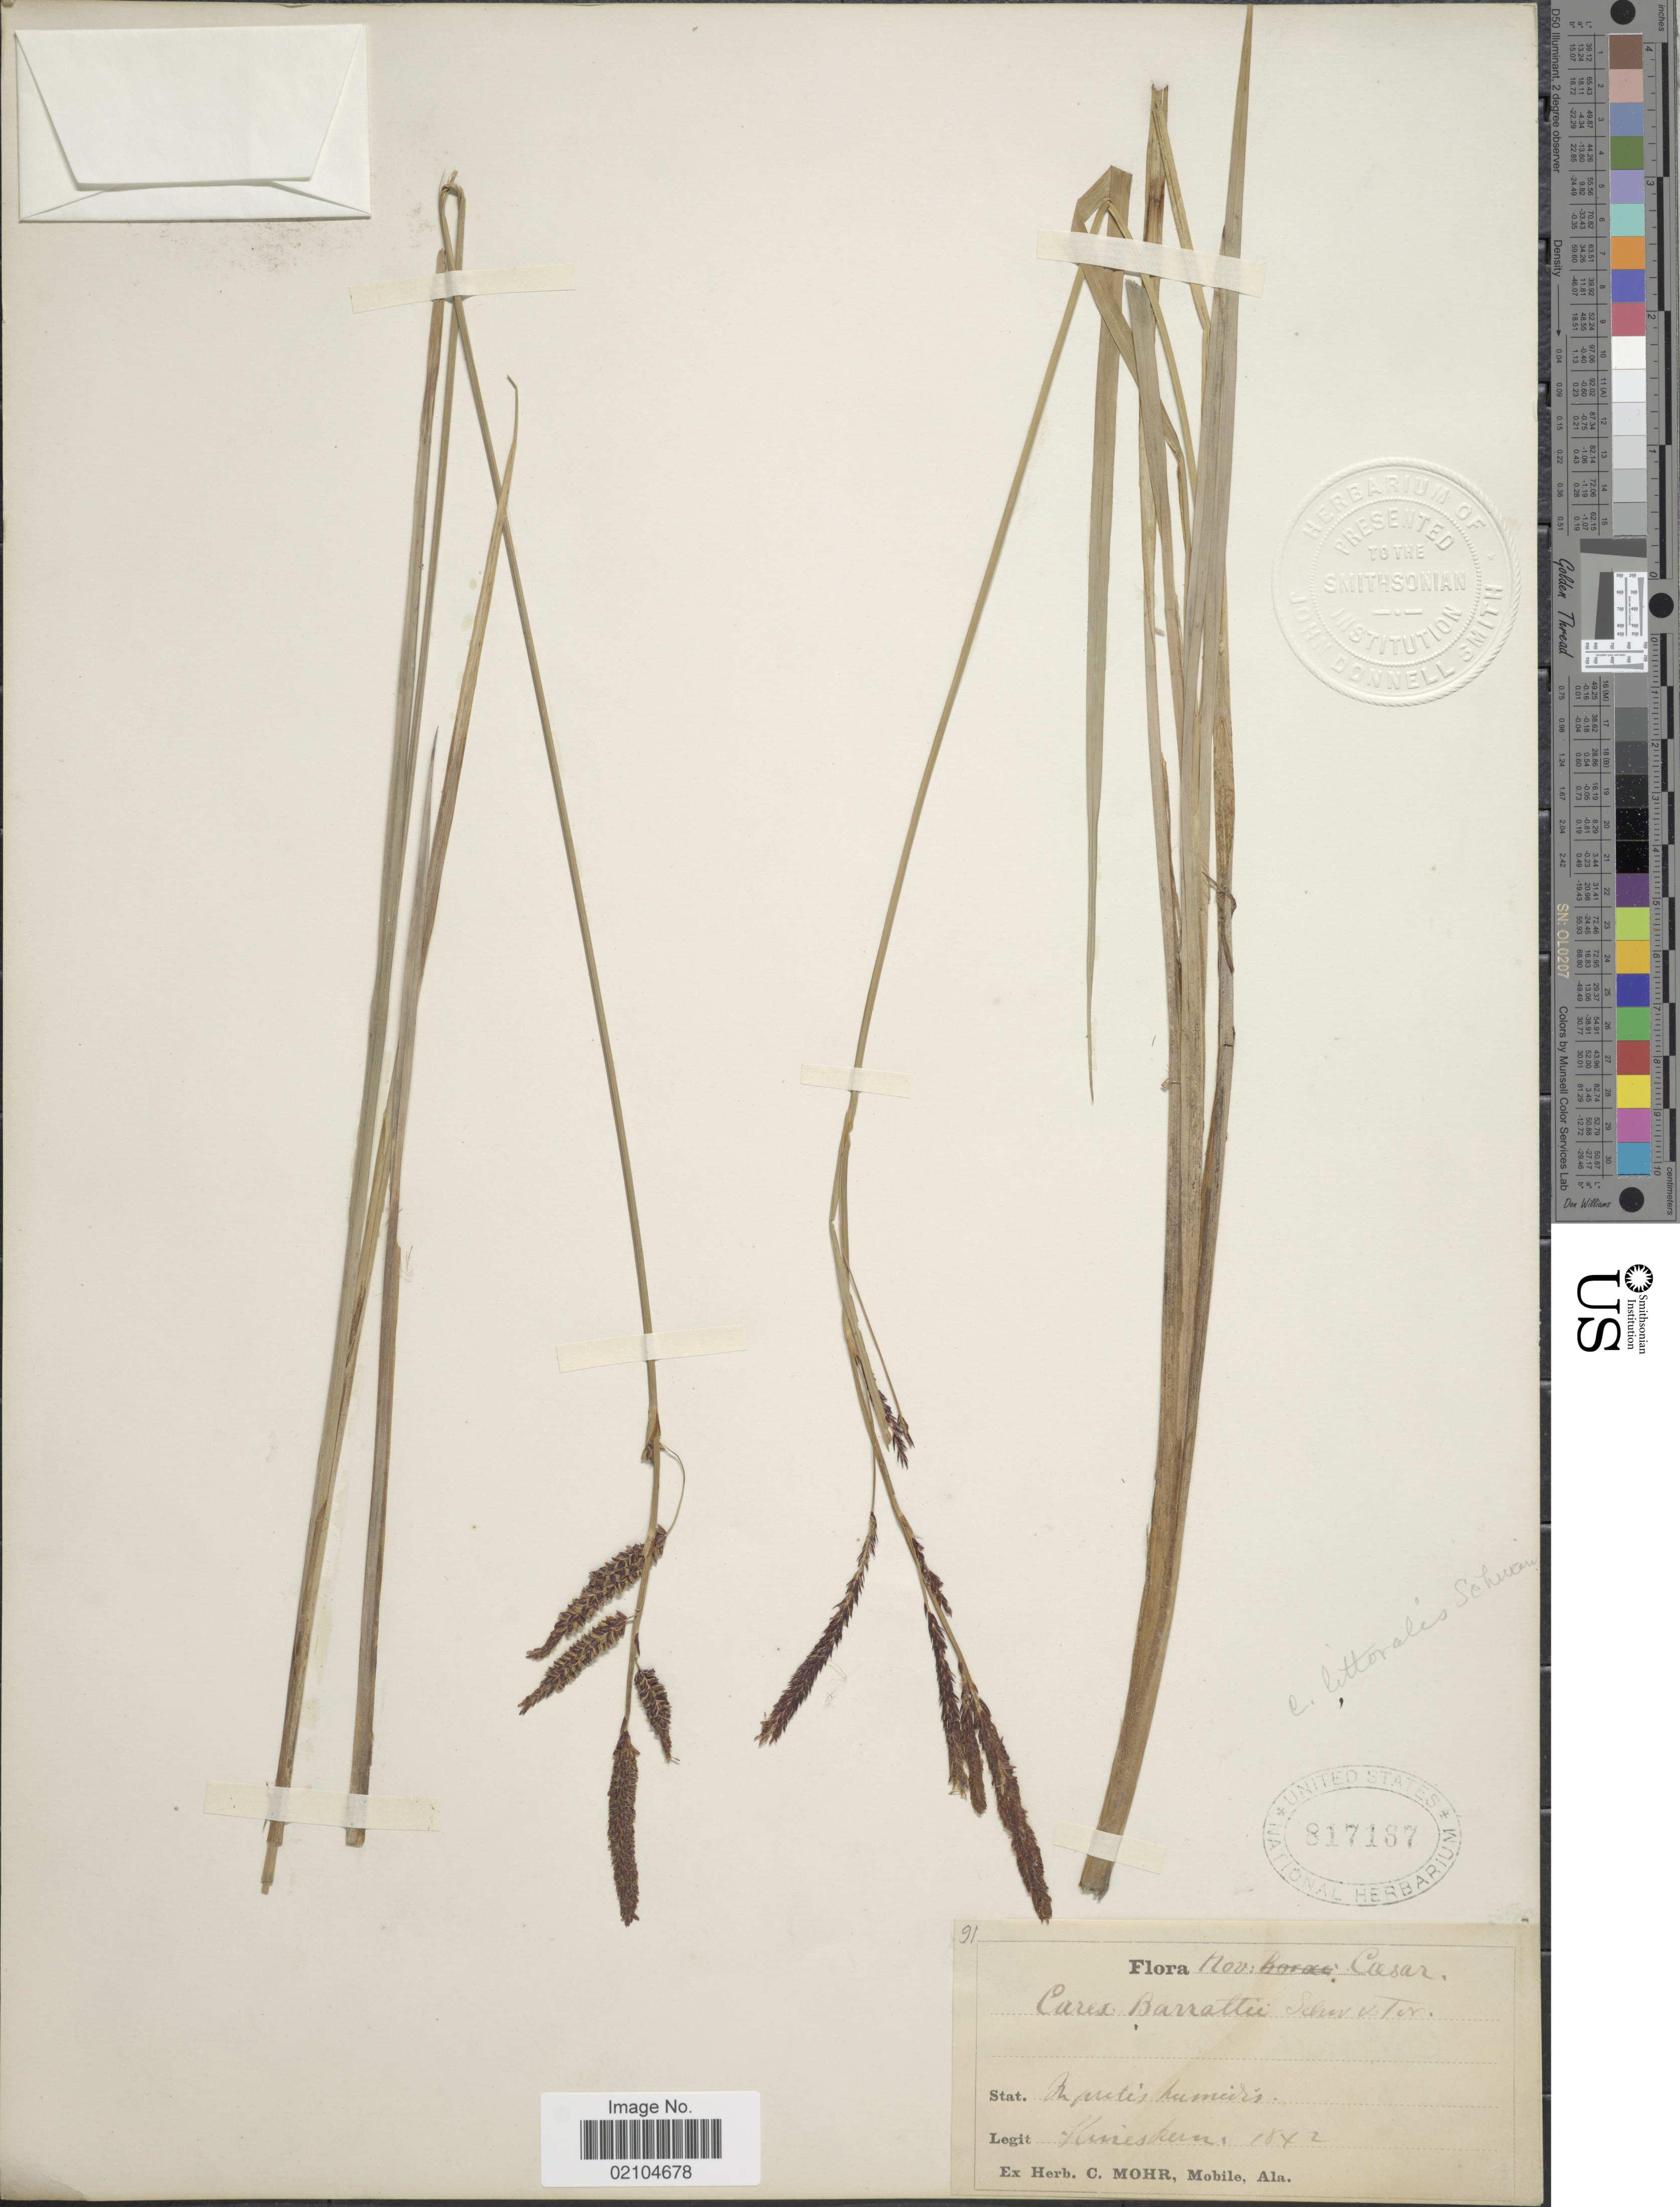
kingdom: Plantae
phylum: Tracheophyta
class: Liliopsida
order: Poales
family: Cyperaceae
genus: Carex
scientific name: Carex barrattii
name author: Torr. ex Schwein.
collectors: Knieskern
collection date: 1842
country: United States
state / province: New Jersey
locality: Nov. Caesar. [=New Jersey]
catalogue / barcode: US 817167